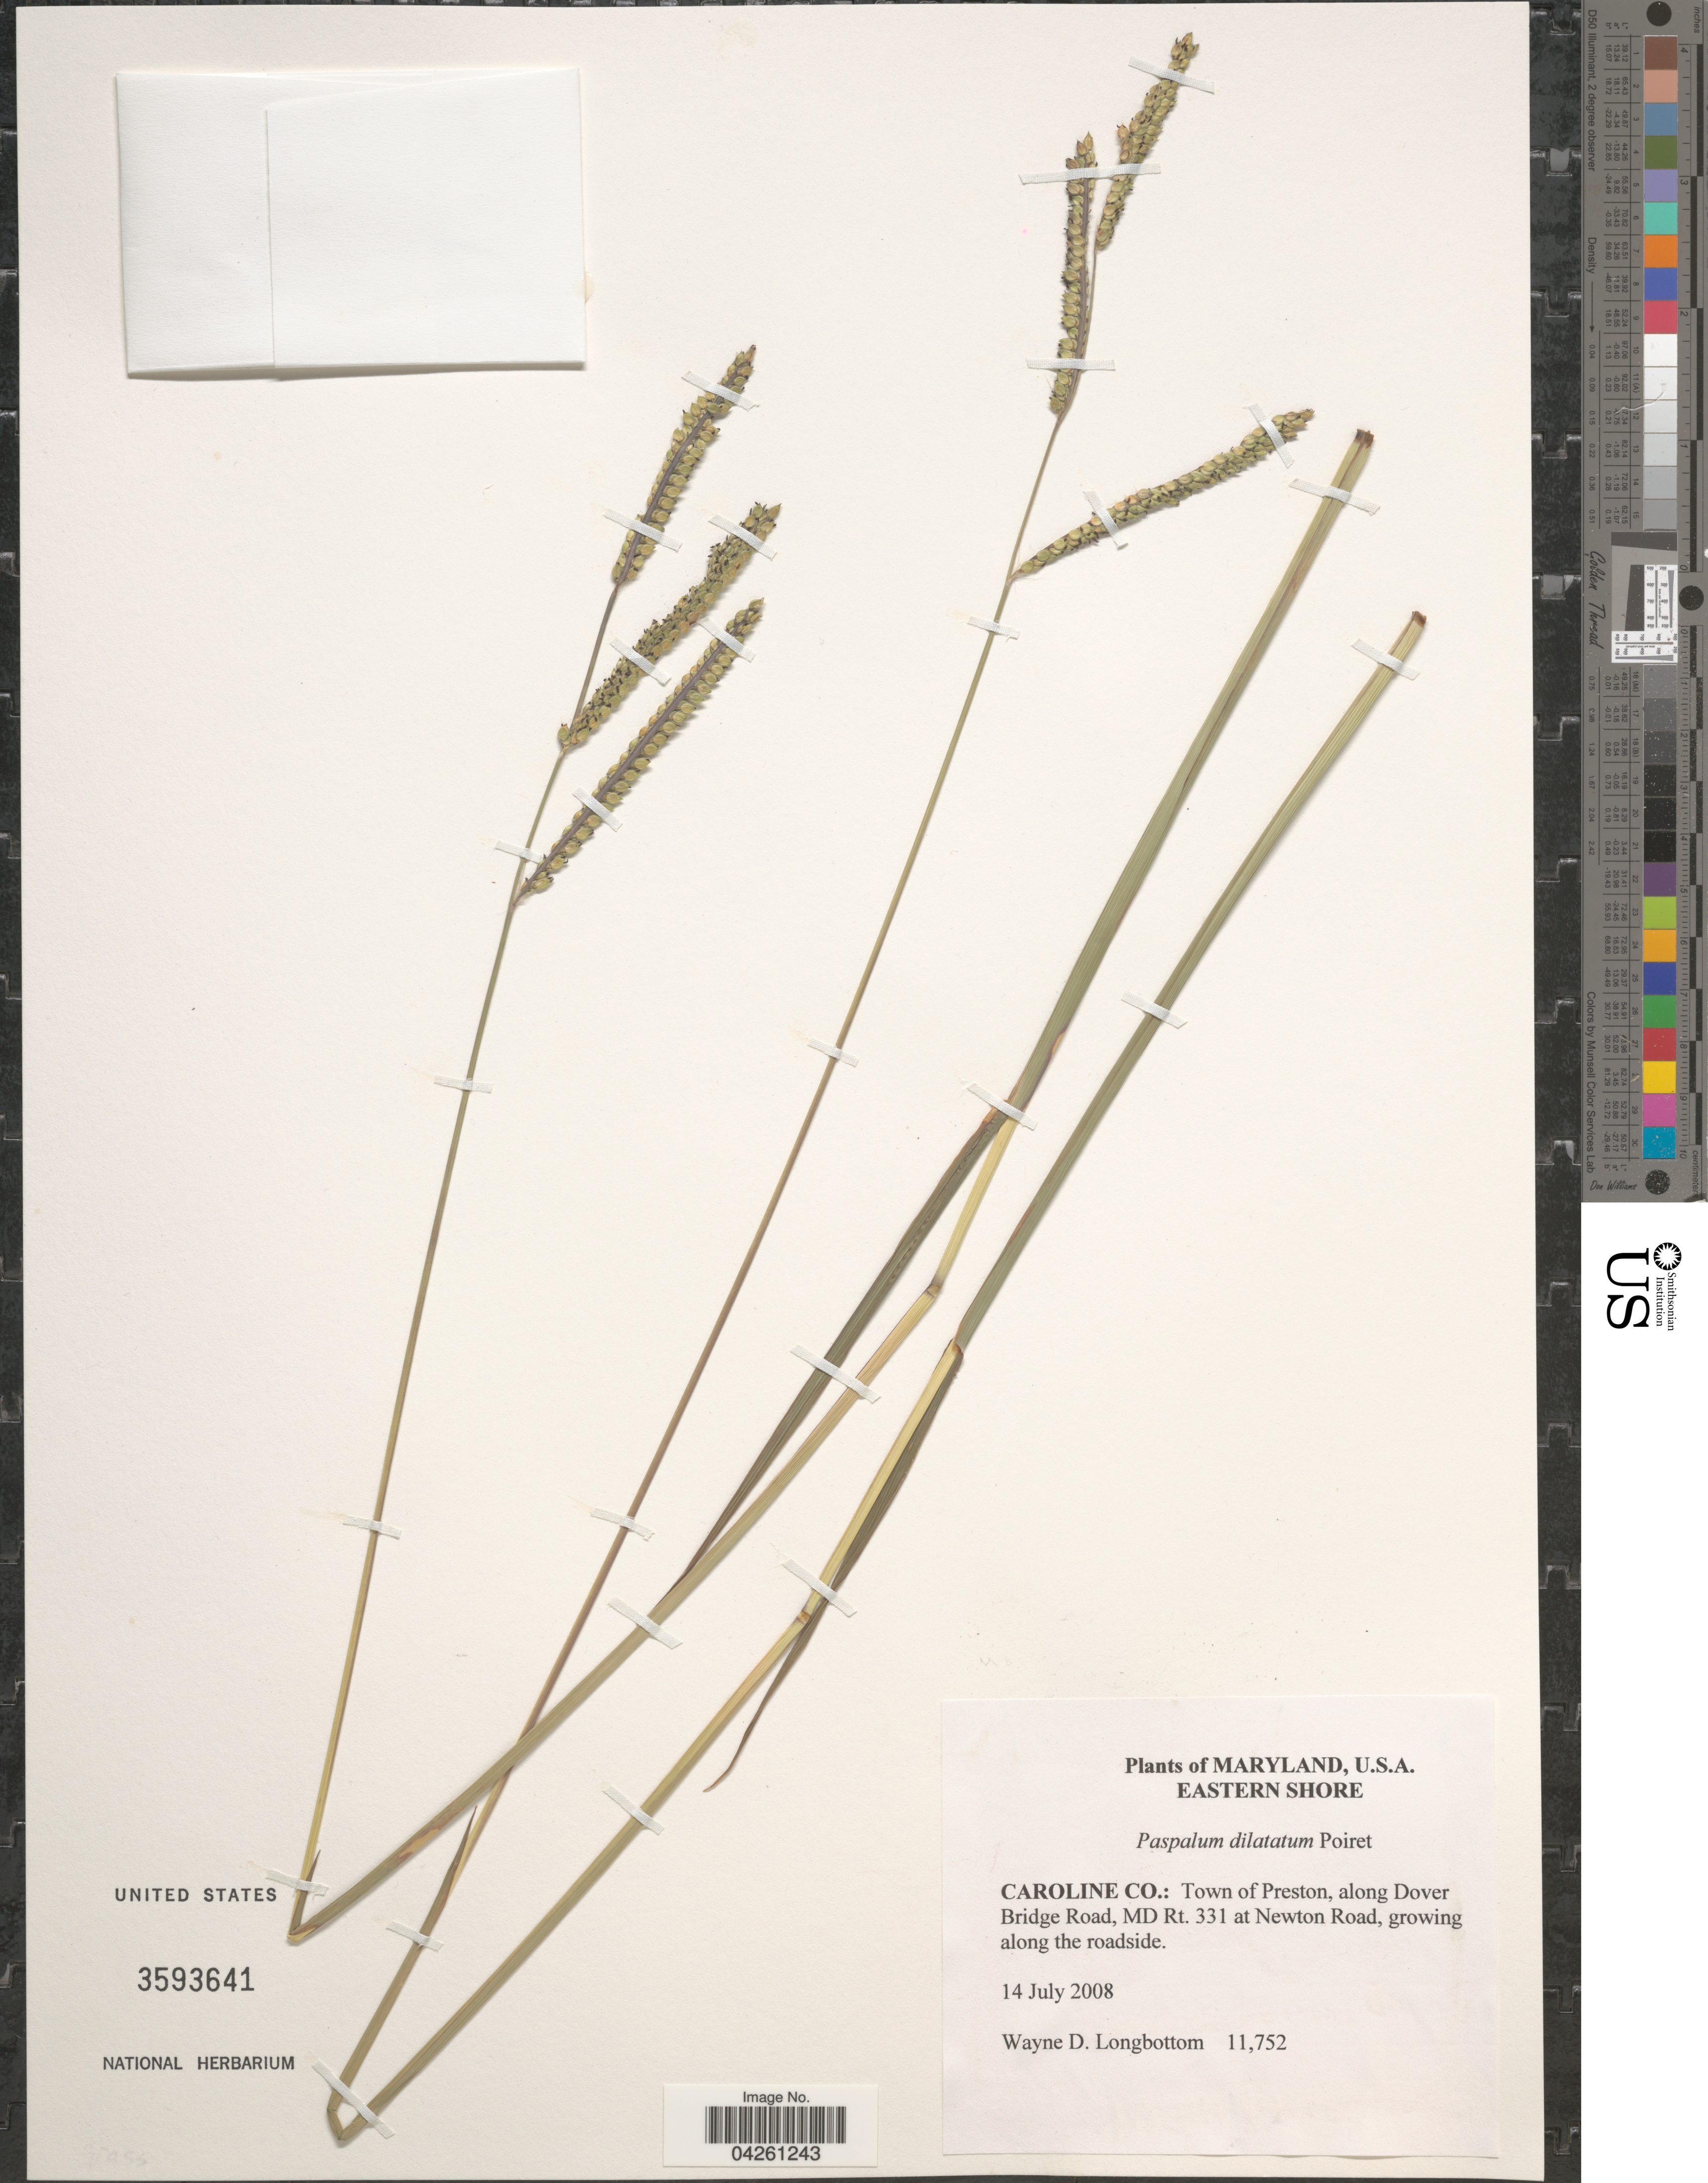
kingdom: Plantae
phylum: Tracheophyta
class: Liliopsida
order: Poales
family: Poaceae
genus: Paspalum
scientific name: Paspalum dilatatum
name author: Poir.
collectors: W. D. Longbottom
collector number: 11752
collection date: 2008-07-14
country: United States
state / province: Maryland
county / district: Caroline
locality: Eastern Shore. Caroline Co.: Town of Preston, along Dover Bridge Road, MD Rt. 331 at Newton Road, growing along the roadside.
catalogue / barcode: US 3593641